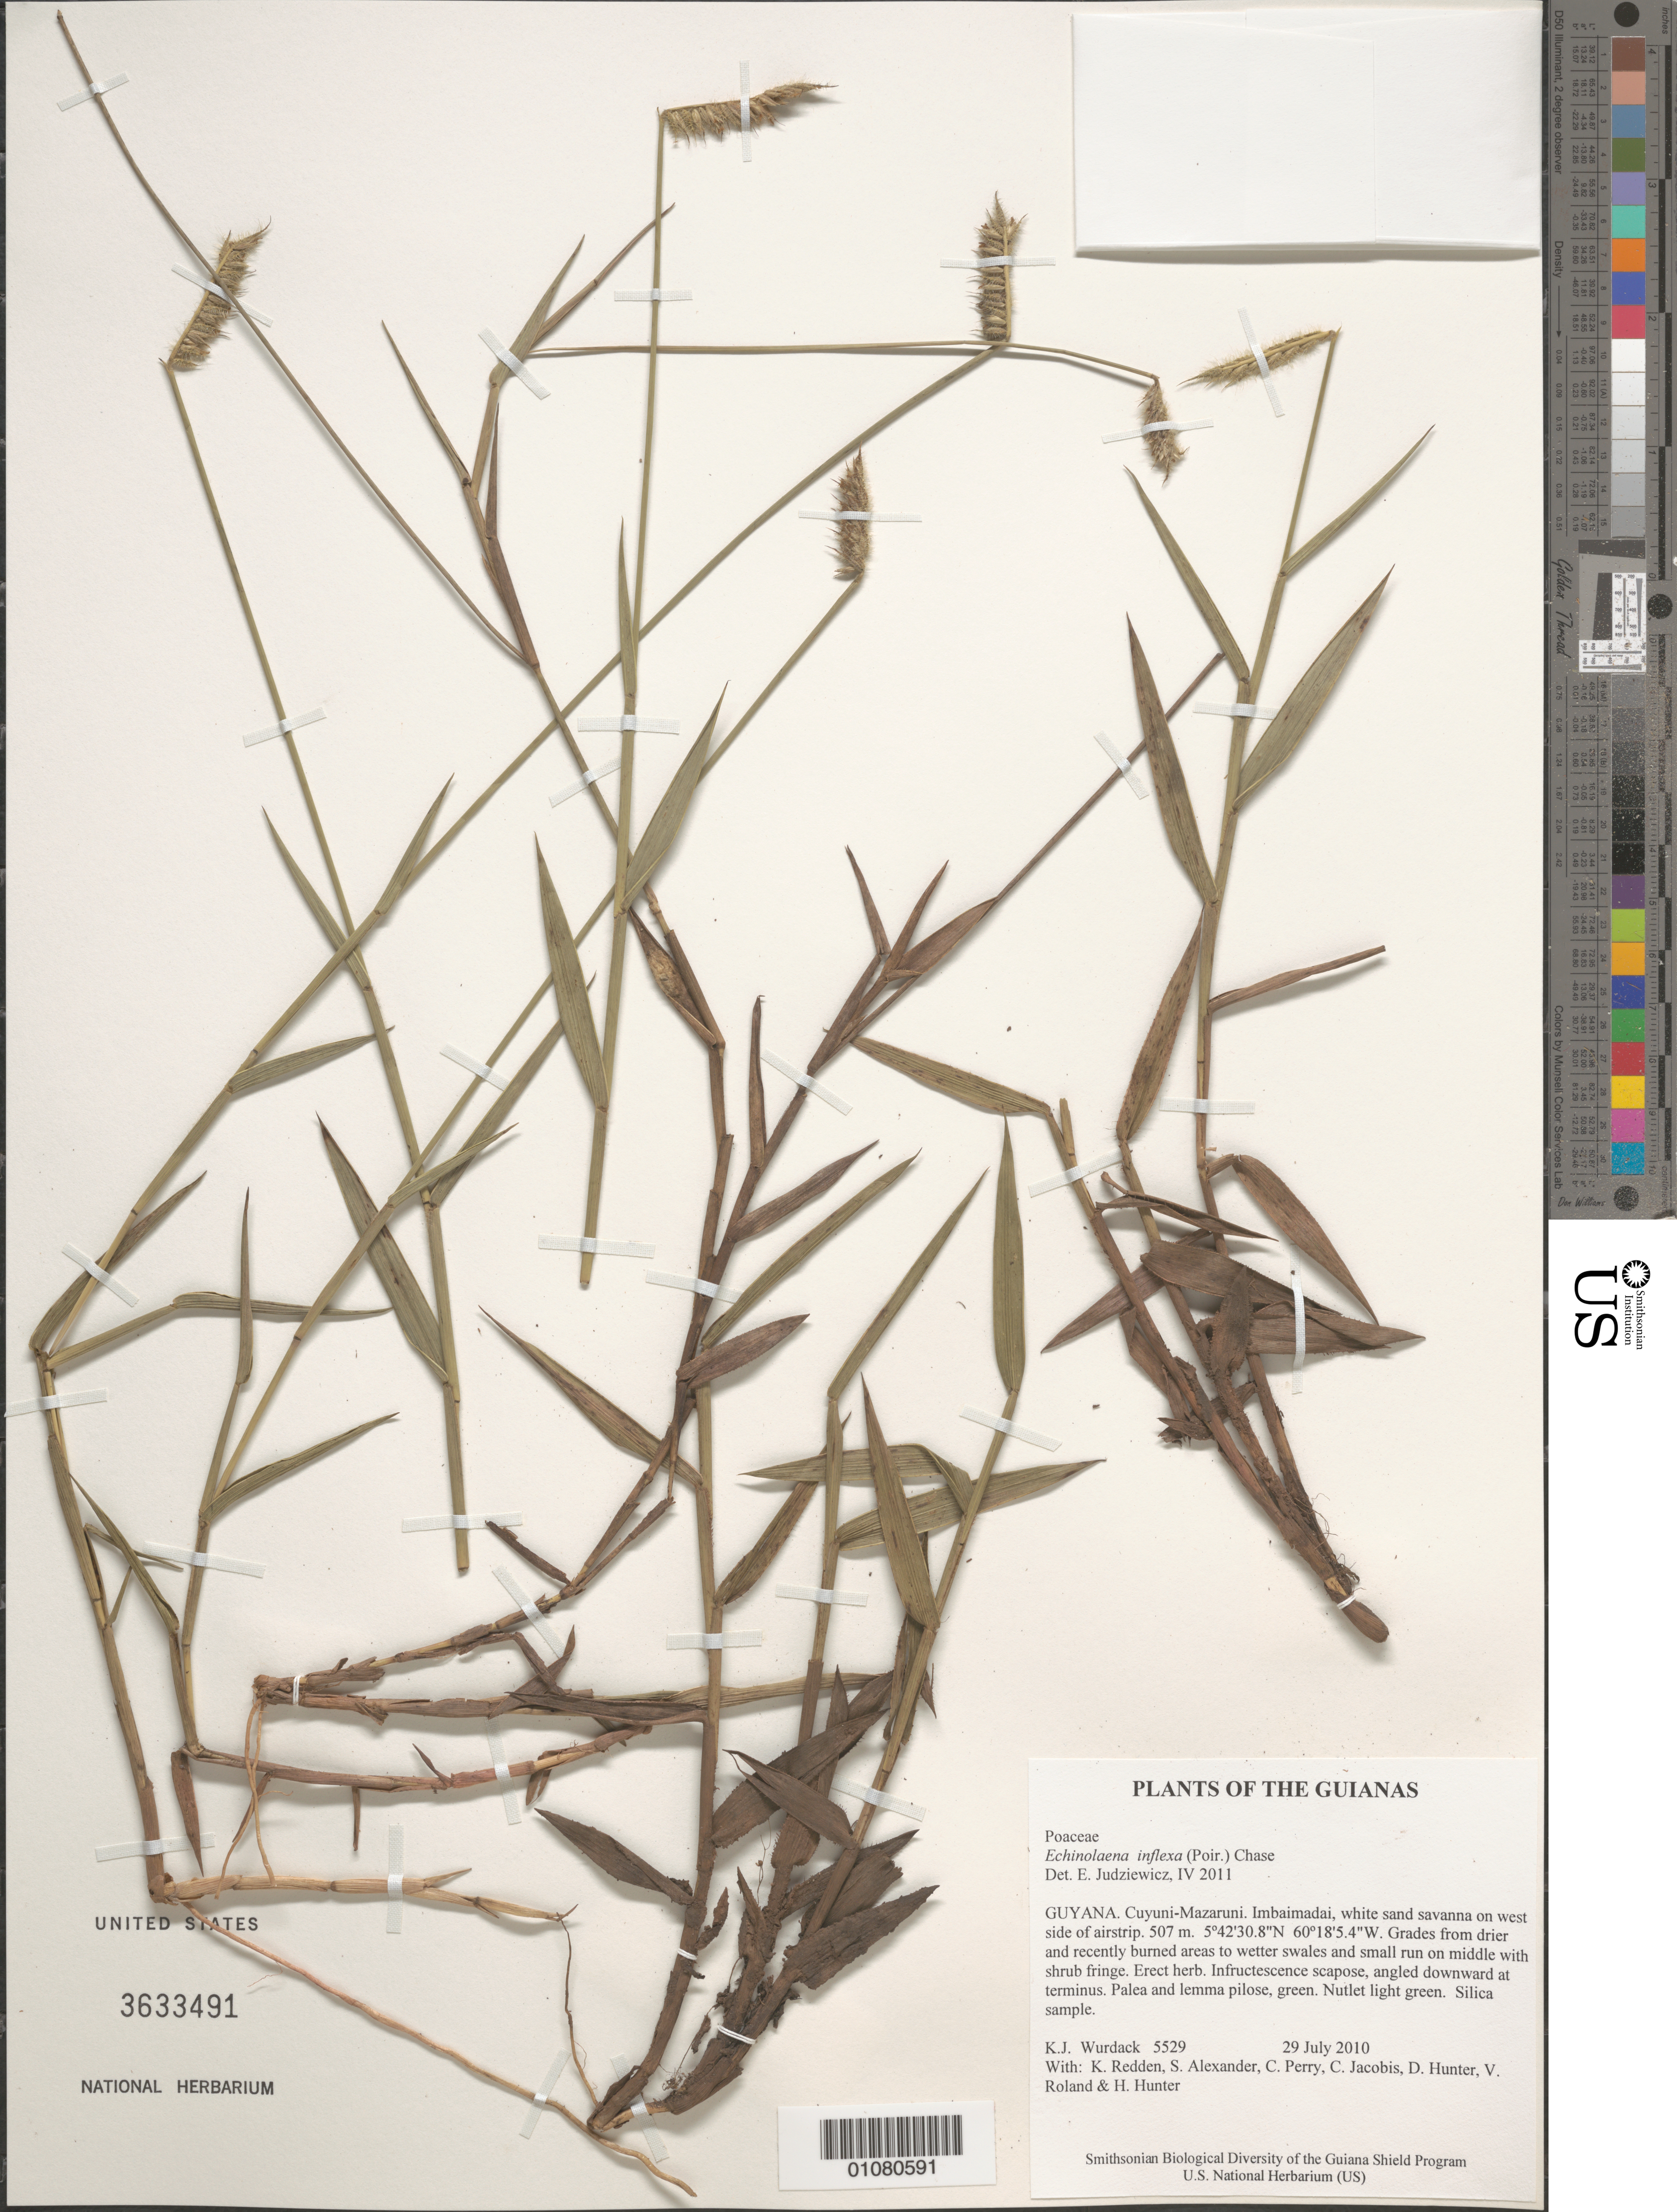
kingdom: Plantae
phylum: Tracheophyta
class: Liliopsida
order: Poales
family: Poaceae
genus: Echinolaena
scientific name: Echinolaena inflexa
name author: (Poir.) Chase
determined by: Judziewicz, E. J.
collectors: K. Wurdack, K. M. Redden, S. N. Alexander, C. Perry, C. Jacobis, D. Hunter, V. Roland & H. Hunter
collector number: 5529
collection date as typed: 29 July 2010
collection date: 2010-07-29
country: Guyana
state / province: Cuyuni-Mazaruni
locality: Imbaimadai, white sand savanna on west side of airstrip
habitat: Grades from drier and recently burned areas to wetter swales and small run on middle with shrub fringe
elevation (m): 507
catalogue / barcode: US 3633491